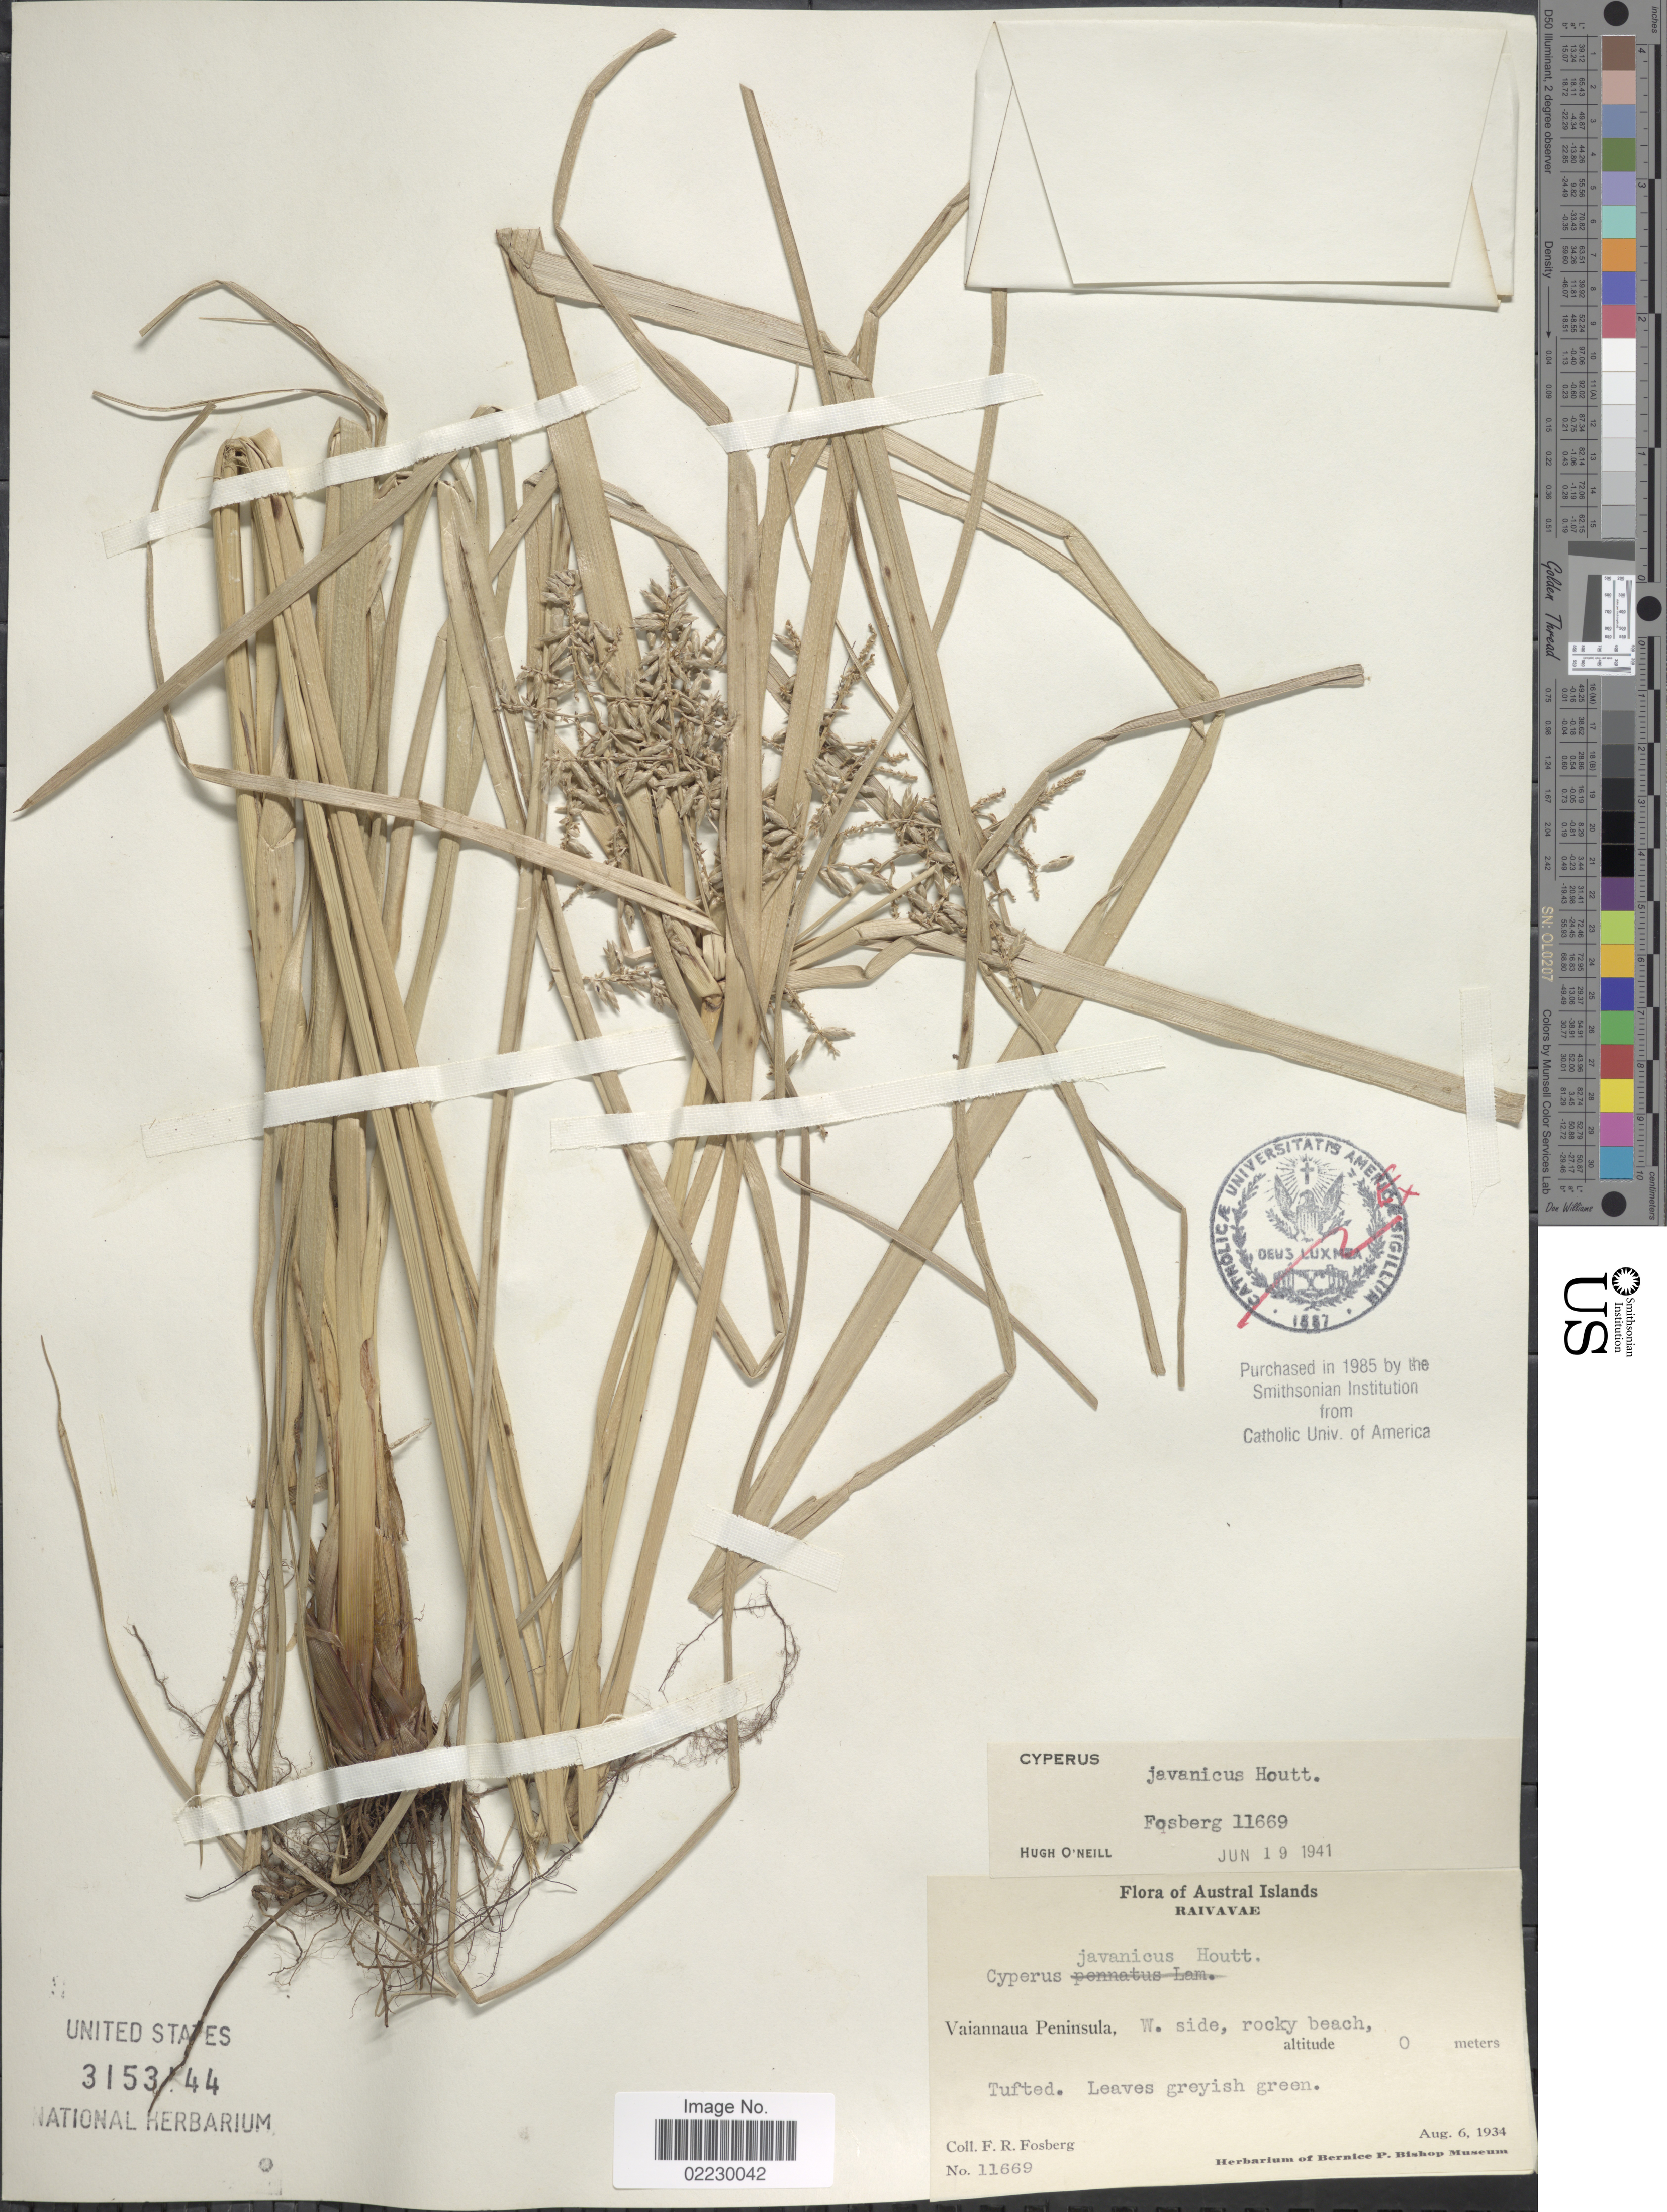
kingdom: Plantae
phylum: Tracheophyta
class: Liliopsida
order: Poales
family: Cyperaceae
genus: Cyperus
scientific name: Cyperus javanicus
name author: Houtt.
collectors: F. R. Fosberg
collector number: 11669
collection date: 1934-08-06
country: French Polynesia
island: Raivavae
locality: Austral Islands, Raivavae, Vaiannaua Peninsula, W side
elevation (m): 0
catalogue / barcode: US 3153144